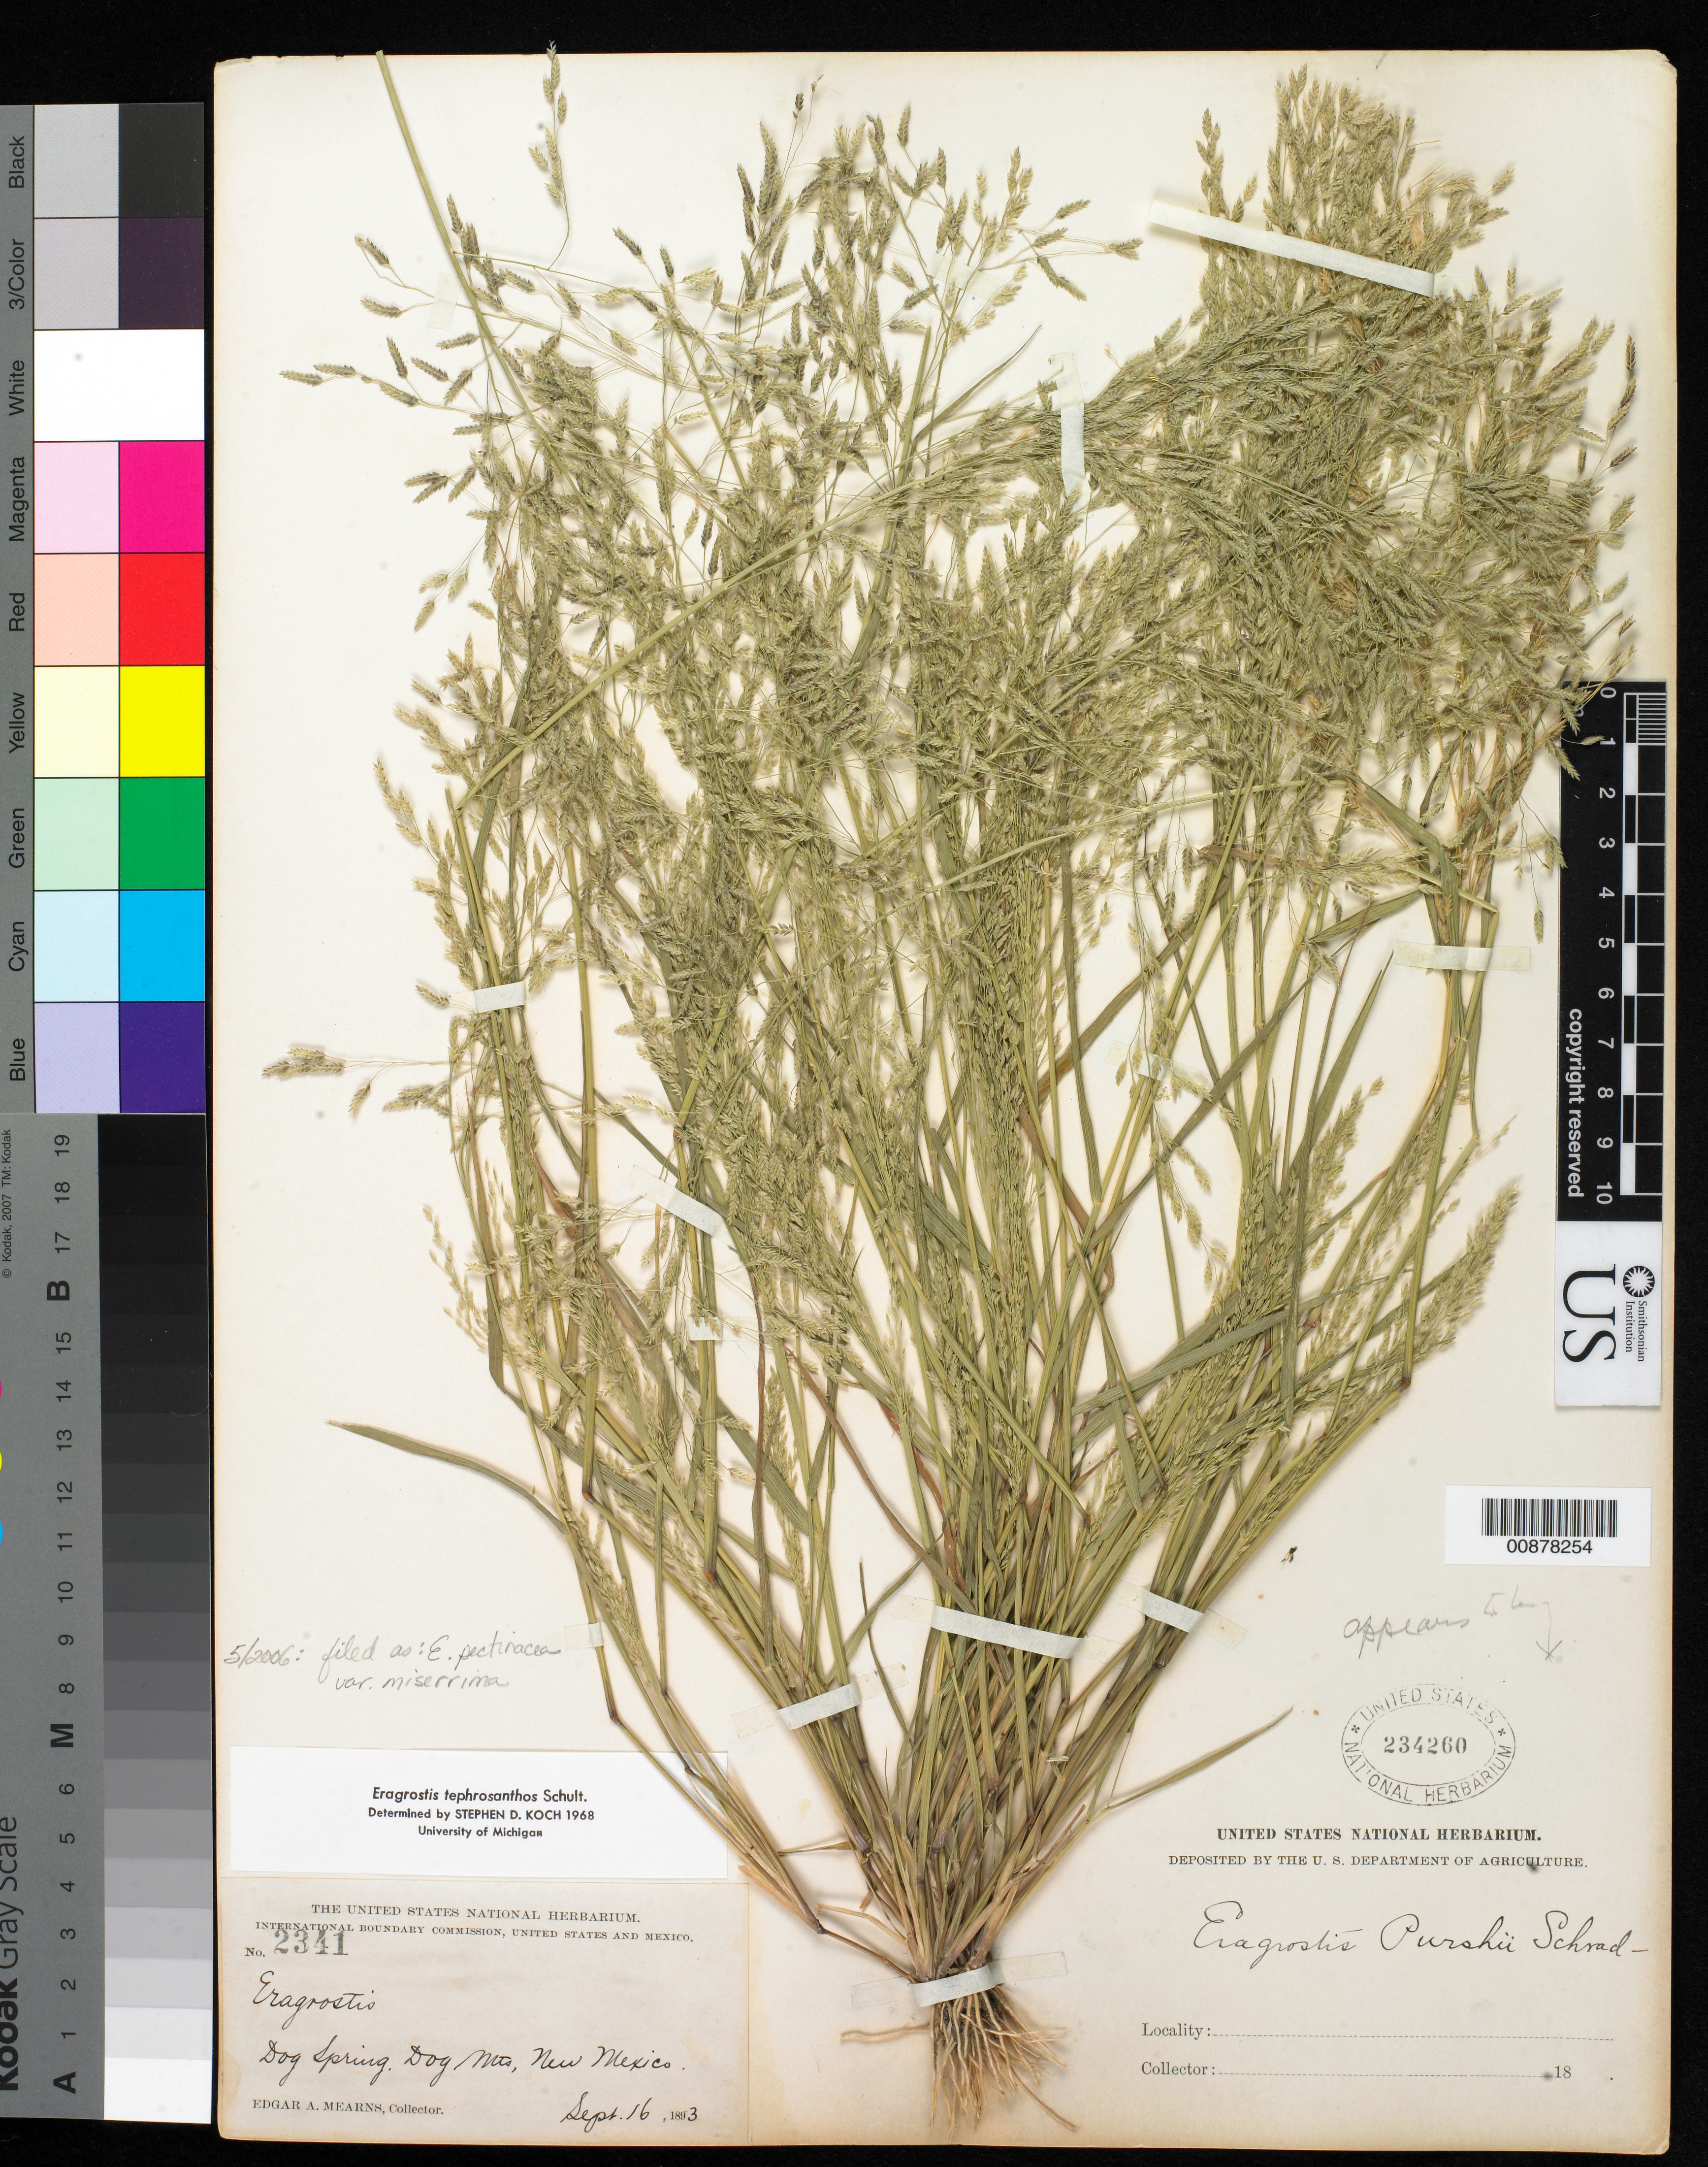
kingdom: Plantae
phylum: Tracheophyta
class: Liliopsida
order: Poales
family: Poaceae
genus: Eragrostis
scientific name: Eragrostis pectinacea var. miserrima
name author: (E. Fourn.) Reeder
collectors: E. A. Mearns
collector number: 2341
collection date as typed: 16 Sep 1893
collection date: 1893-09-16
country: United States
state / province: New Mexico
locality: Dog Spring, Dog Mts., New Mexico.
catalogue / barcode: US 234260